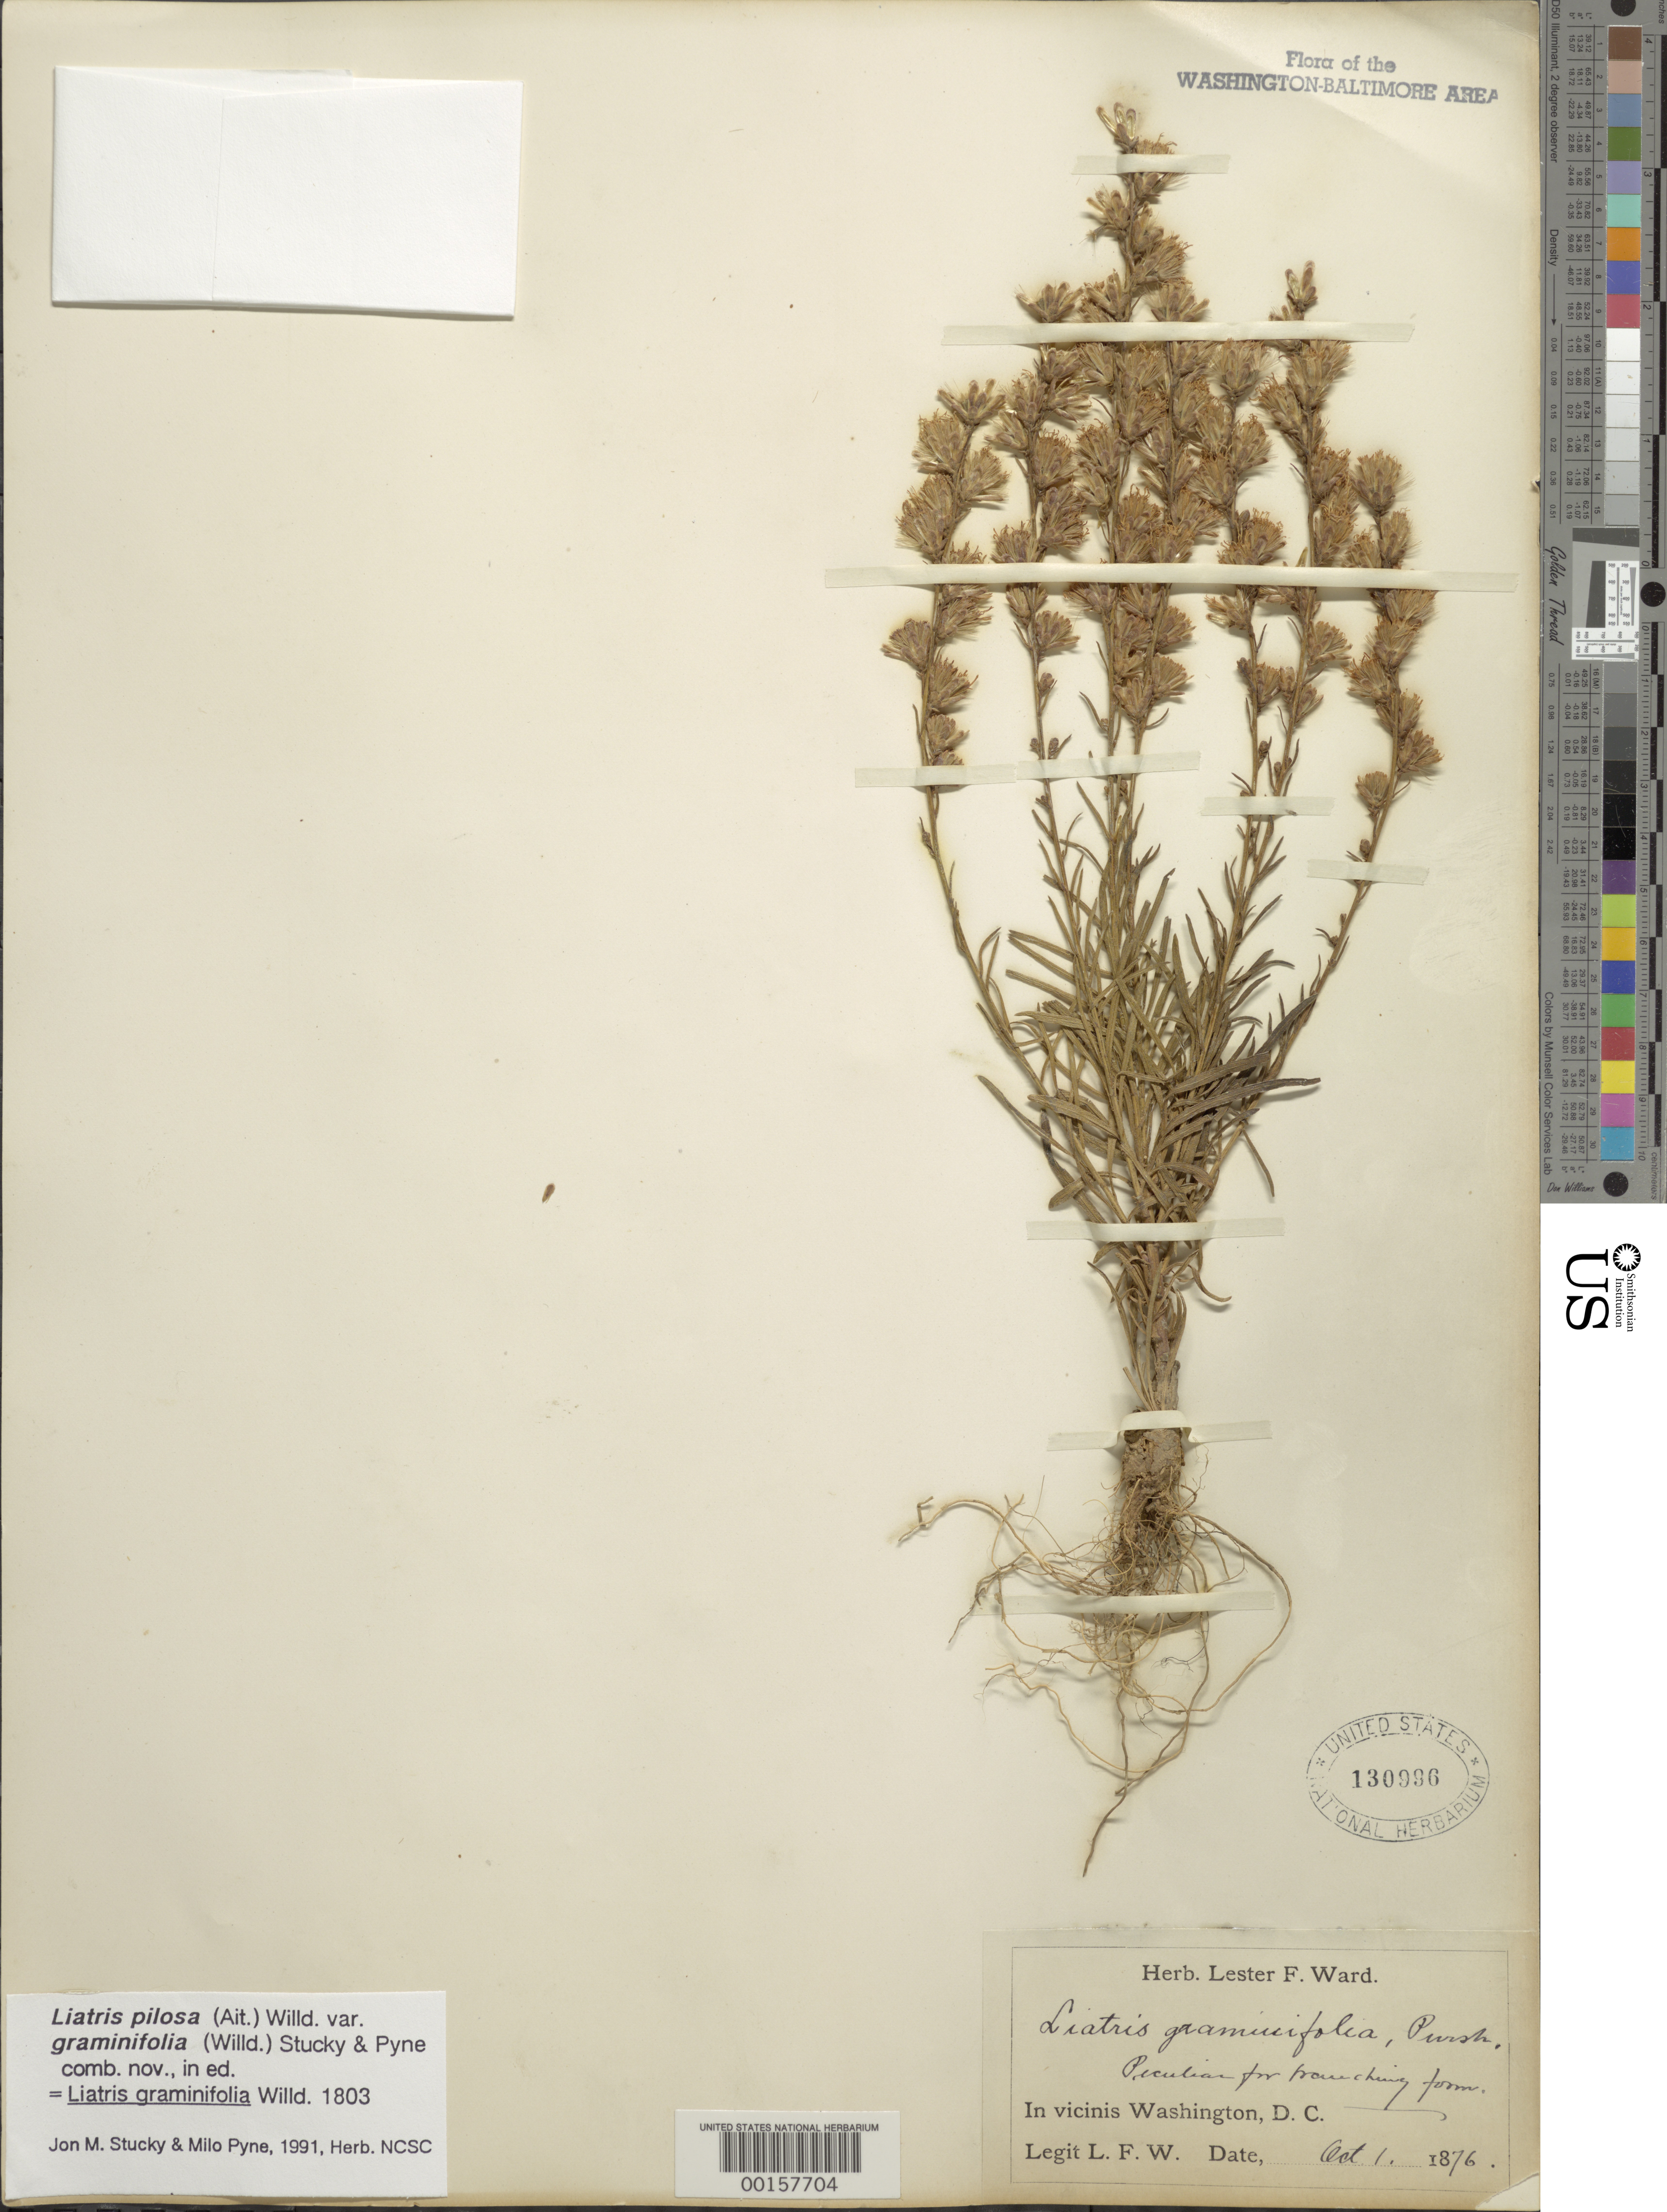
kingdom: Plantae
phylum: Tracheophyta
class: Magnoliopsida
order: Asterales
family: Asteraceae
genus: Liatris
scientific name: Liatris pilosa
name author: (Aiton) Willd.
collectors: L. F. Ward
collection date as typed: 01 Oct 1876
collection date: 1876-10-01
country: United States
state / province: District of Columbia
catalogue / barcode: US 130996